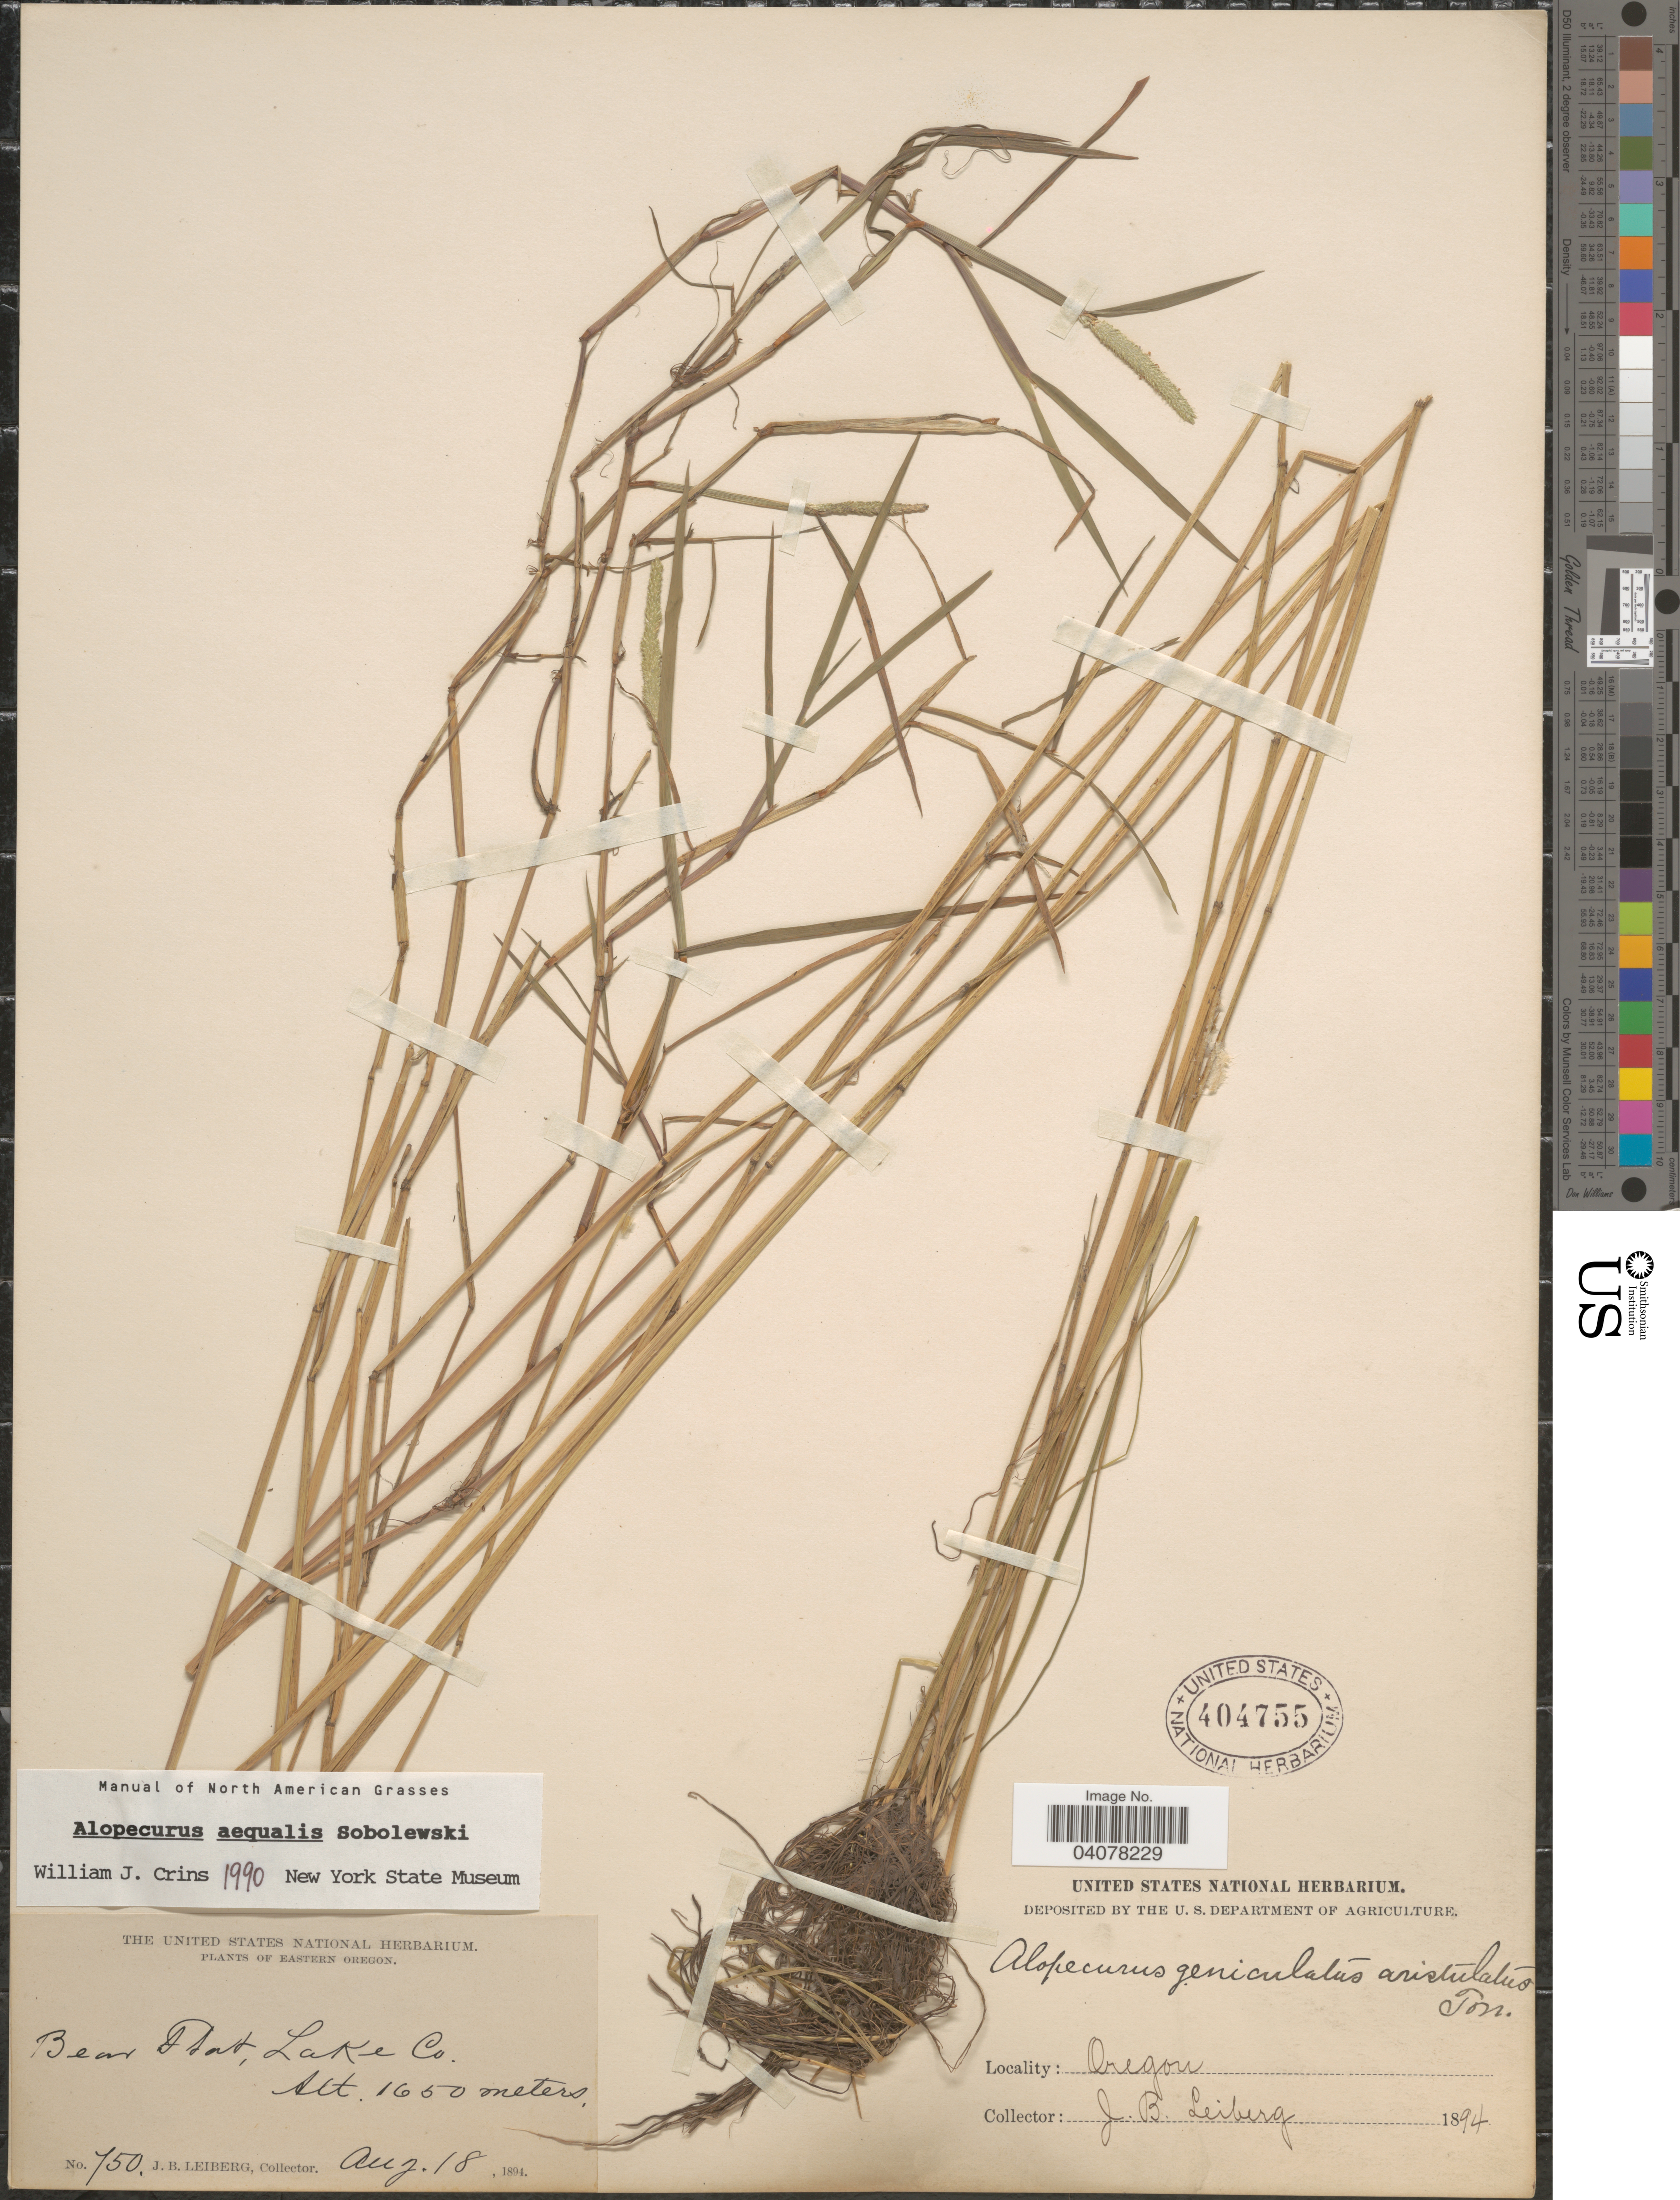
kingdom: Plantae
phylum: Tracheophyta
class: Liliopsida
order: Poales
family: Poaceae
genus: Alopecurus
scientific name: Alopecurus aequalis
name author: Sobol.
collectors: J. B. Leiberg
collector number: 750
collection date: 1894-08-18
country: United States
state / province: Oregon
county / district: Lake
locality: Eastern Oregon. Bear Flat, Lake Co.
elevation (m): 1650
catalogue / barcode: US 404755